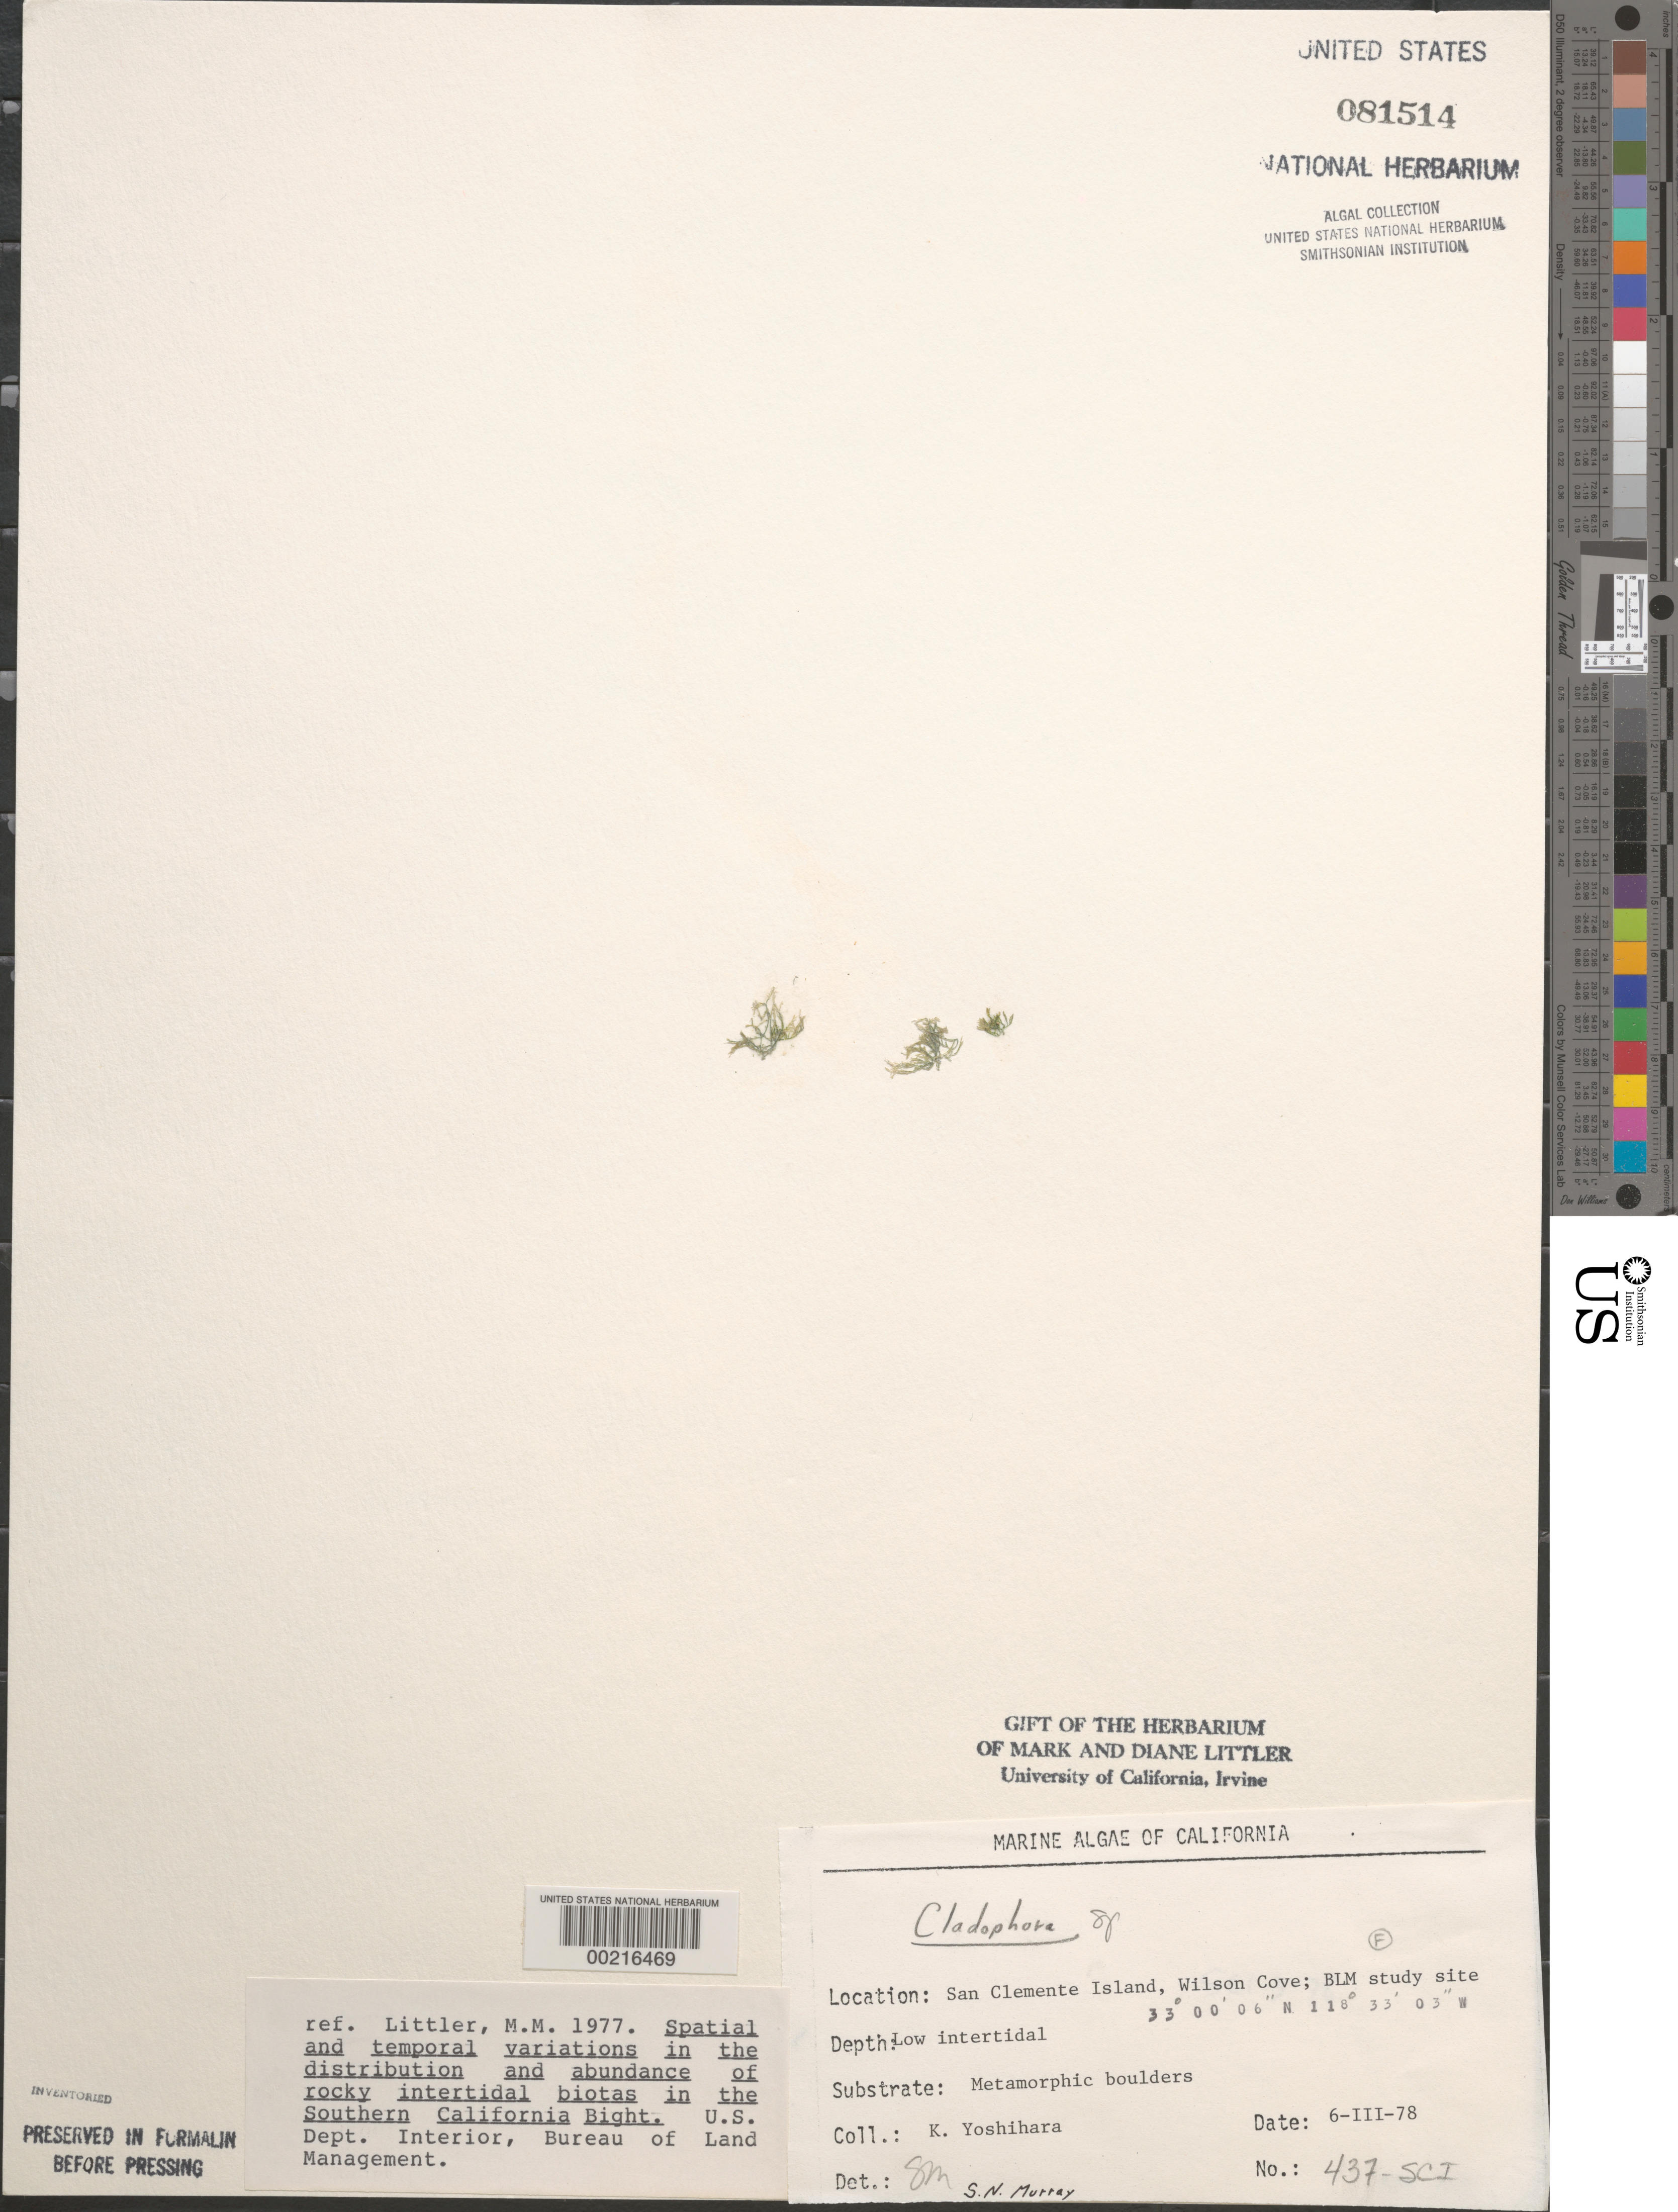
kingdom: Plantae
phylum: Chlorophyta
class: Ulvophyceae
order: Cladophorales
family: Cladophoraceae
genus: Cladophora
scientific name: Cladophora sp.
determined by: Murray, S. N.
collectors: K. Yoshihara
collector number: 437-sci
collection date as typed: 06 Mar 1978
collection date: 1978-03-06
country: United States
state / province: California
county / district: Los Angeles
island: San Clemente Island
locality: Wilson Cove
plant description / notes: BLM-SOCALBIGHT Rocky Intertidal Survey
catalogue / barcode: US 81514